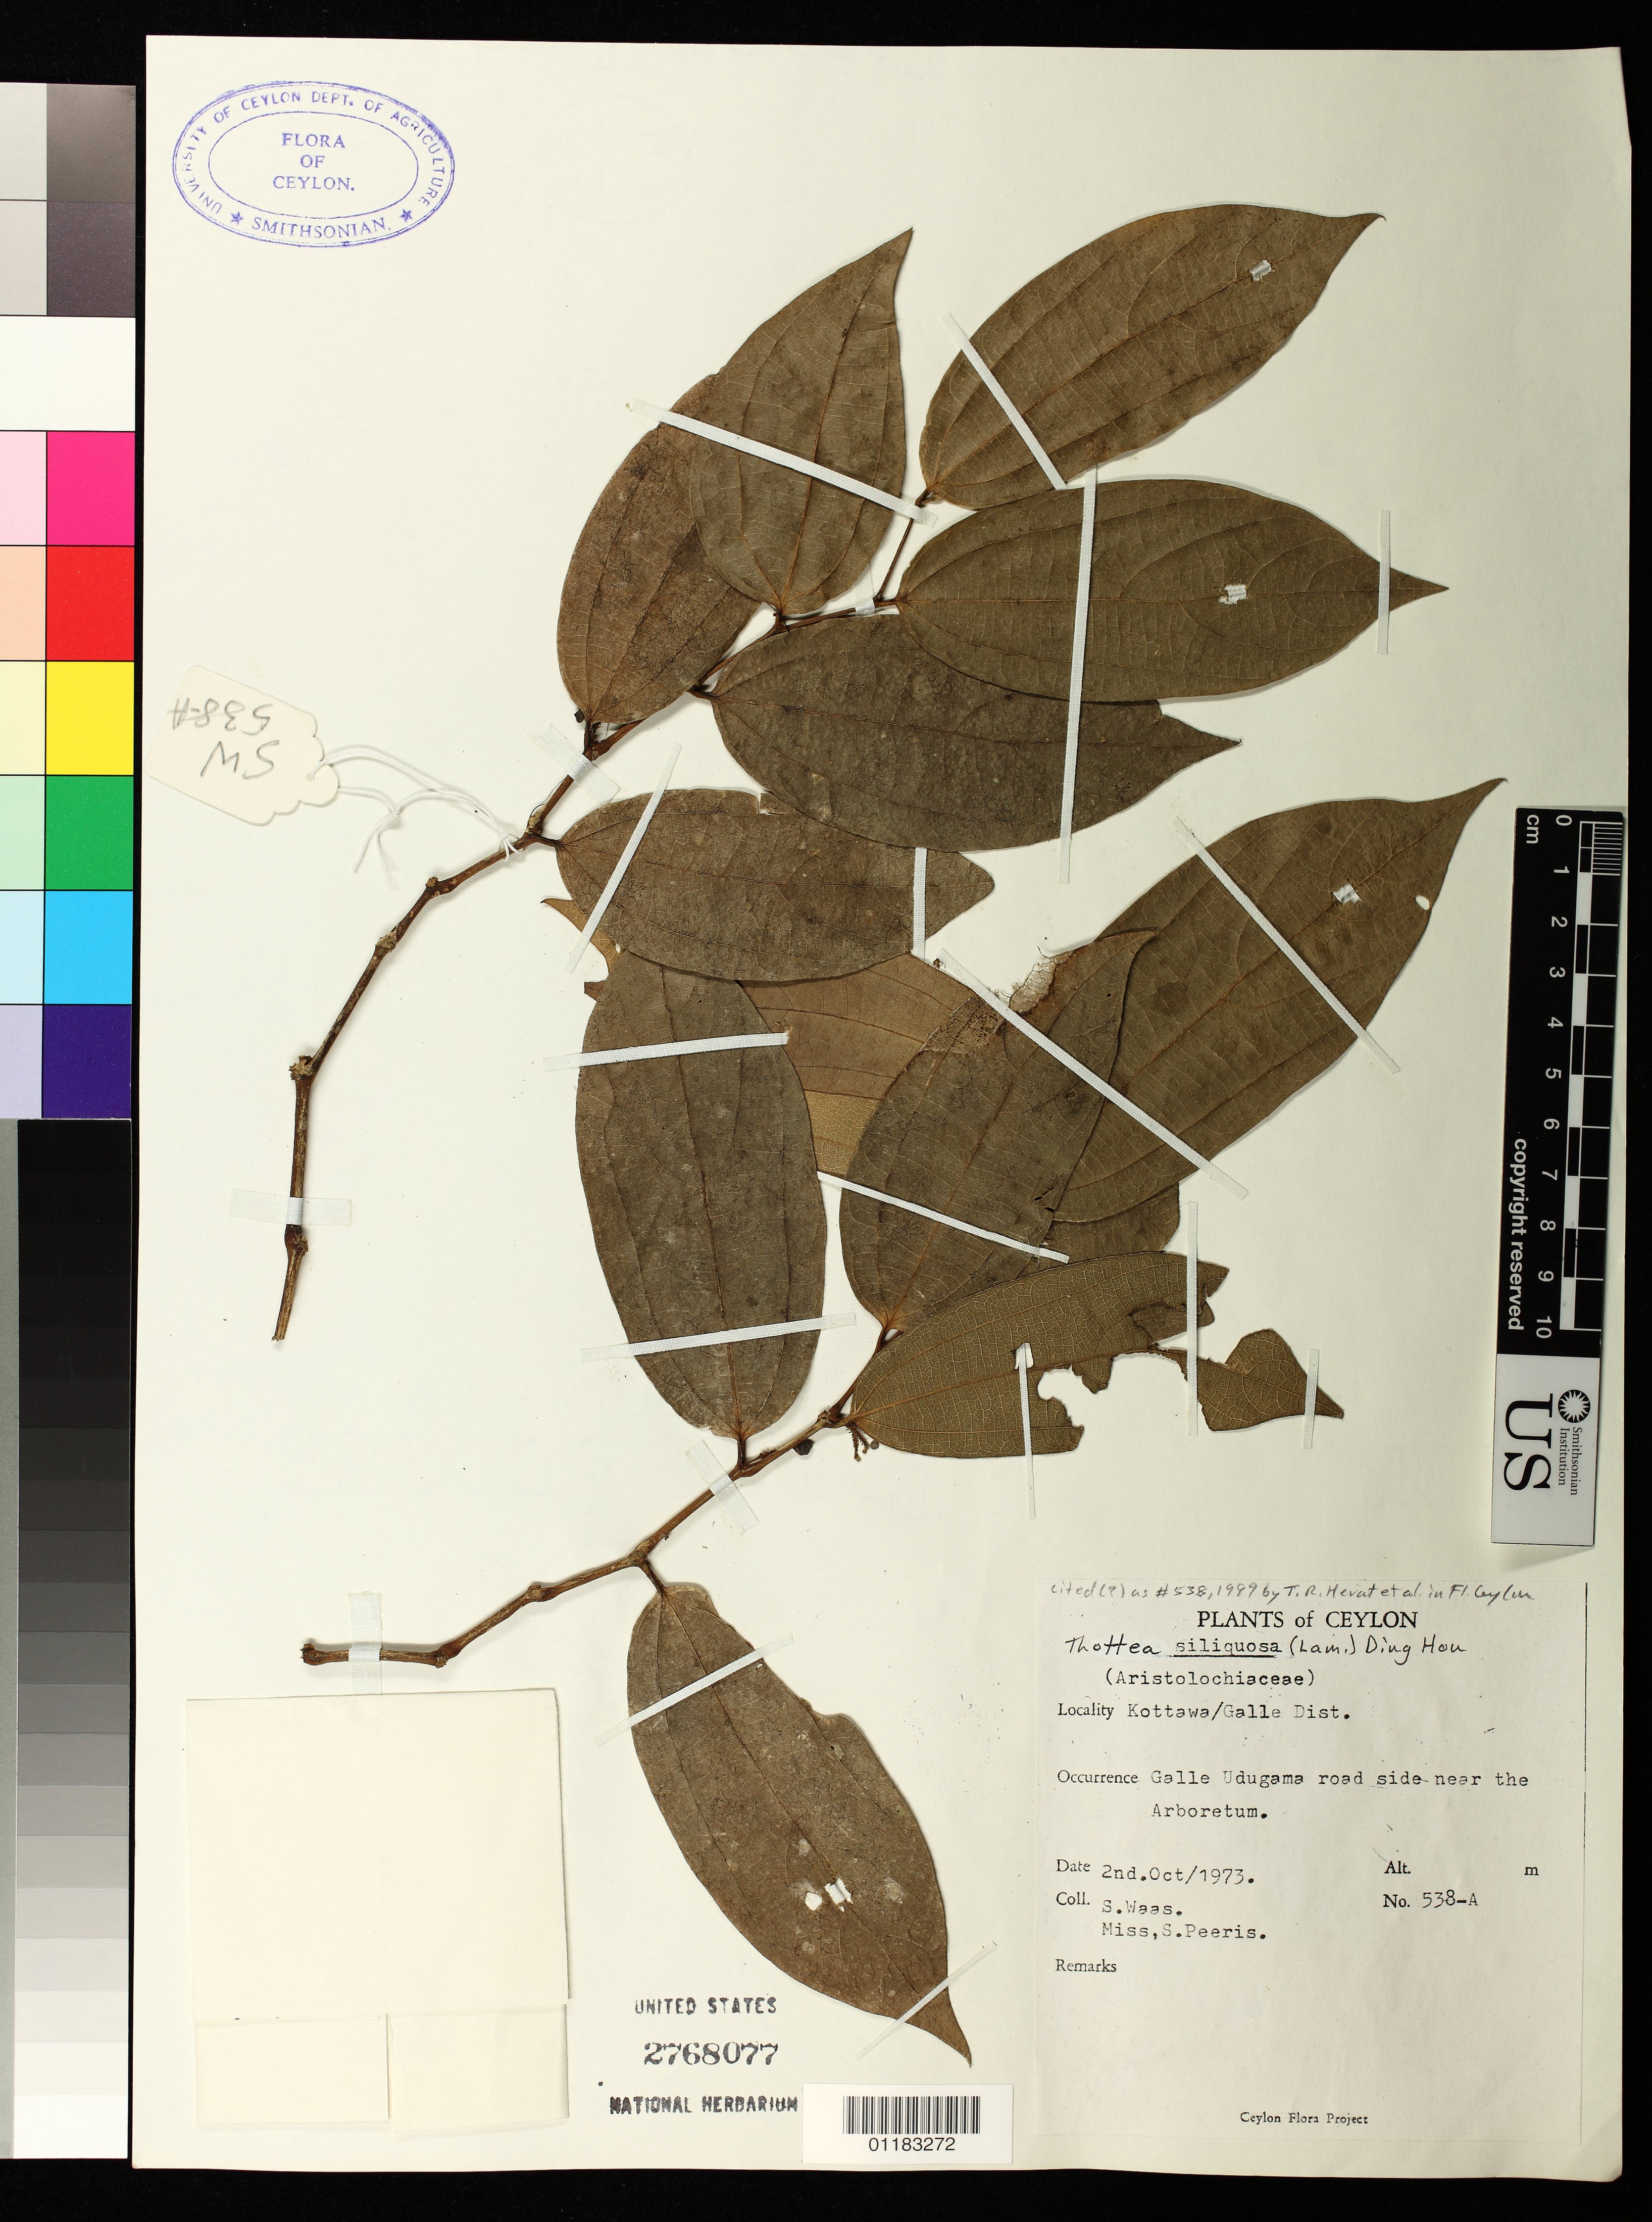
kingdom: Plantae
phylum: Tracheophyta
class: Magnoliopsida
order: Piperales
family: Aristolochiaceae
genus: Thottea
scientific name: Thottea siliquosa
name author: (Lam.) Ding Hou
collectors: S. Waas & S. Peeris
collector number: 538A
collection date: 1973-10-02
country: Sri Lanka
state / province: Southern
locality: Kottawa, Galle District. Galle Udugama road side near the Arboretum.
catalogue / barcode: US 2768077